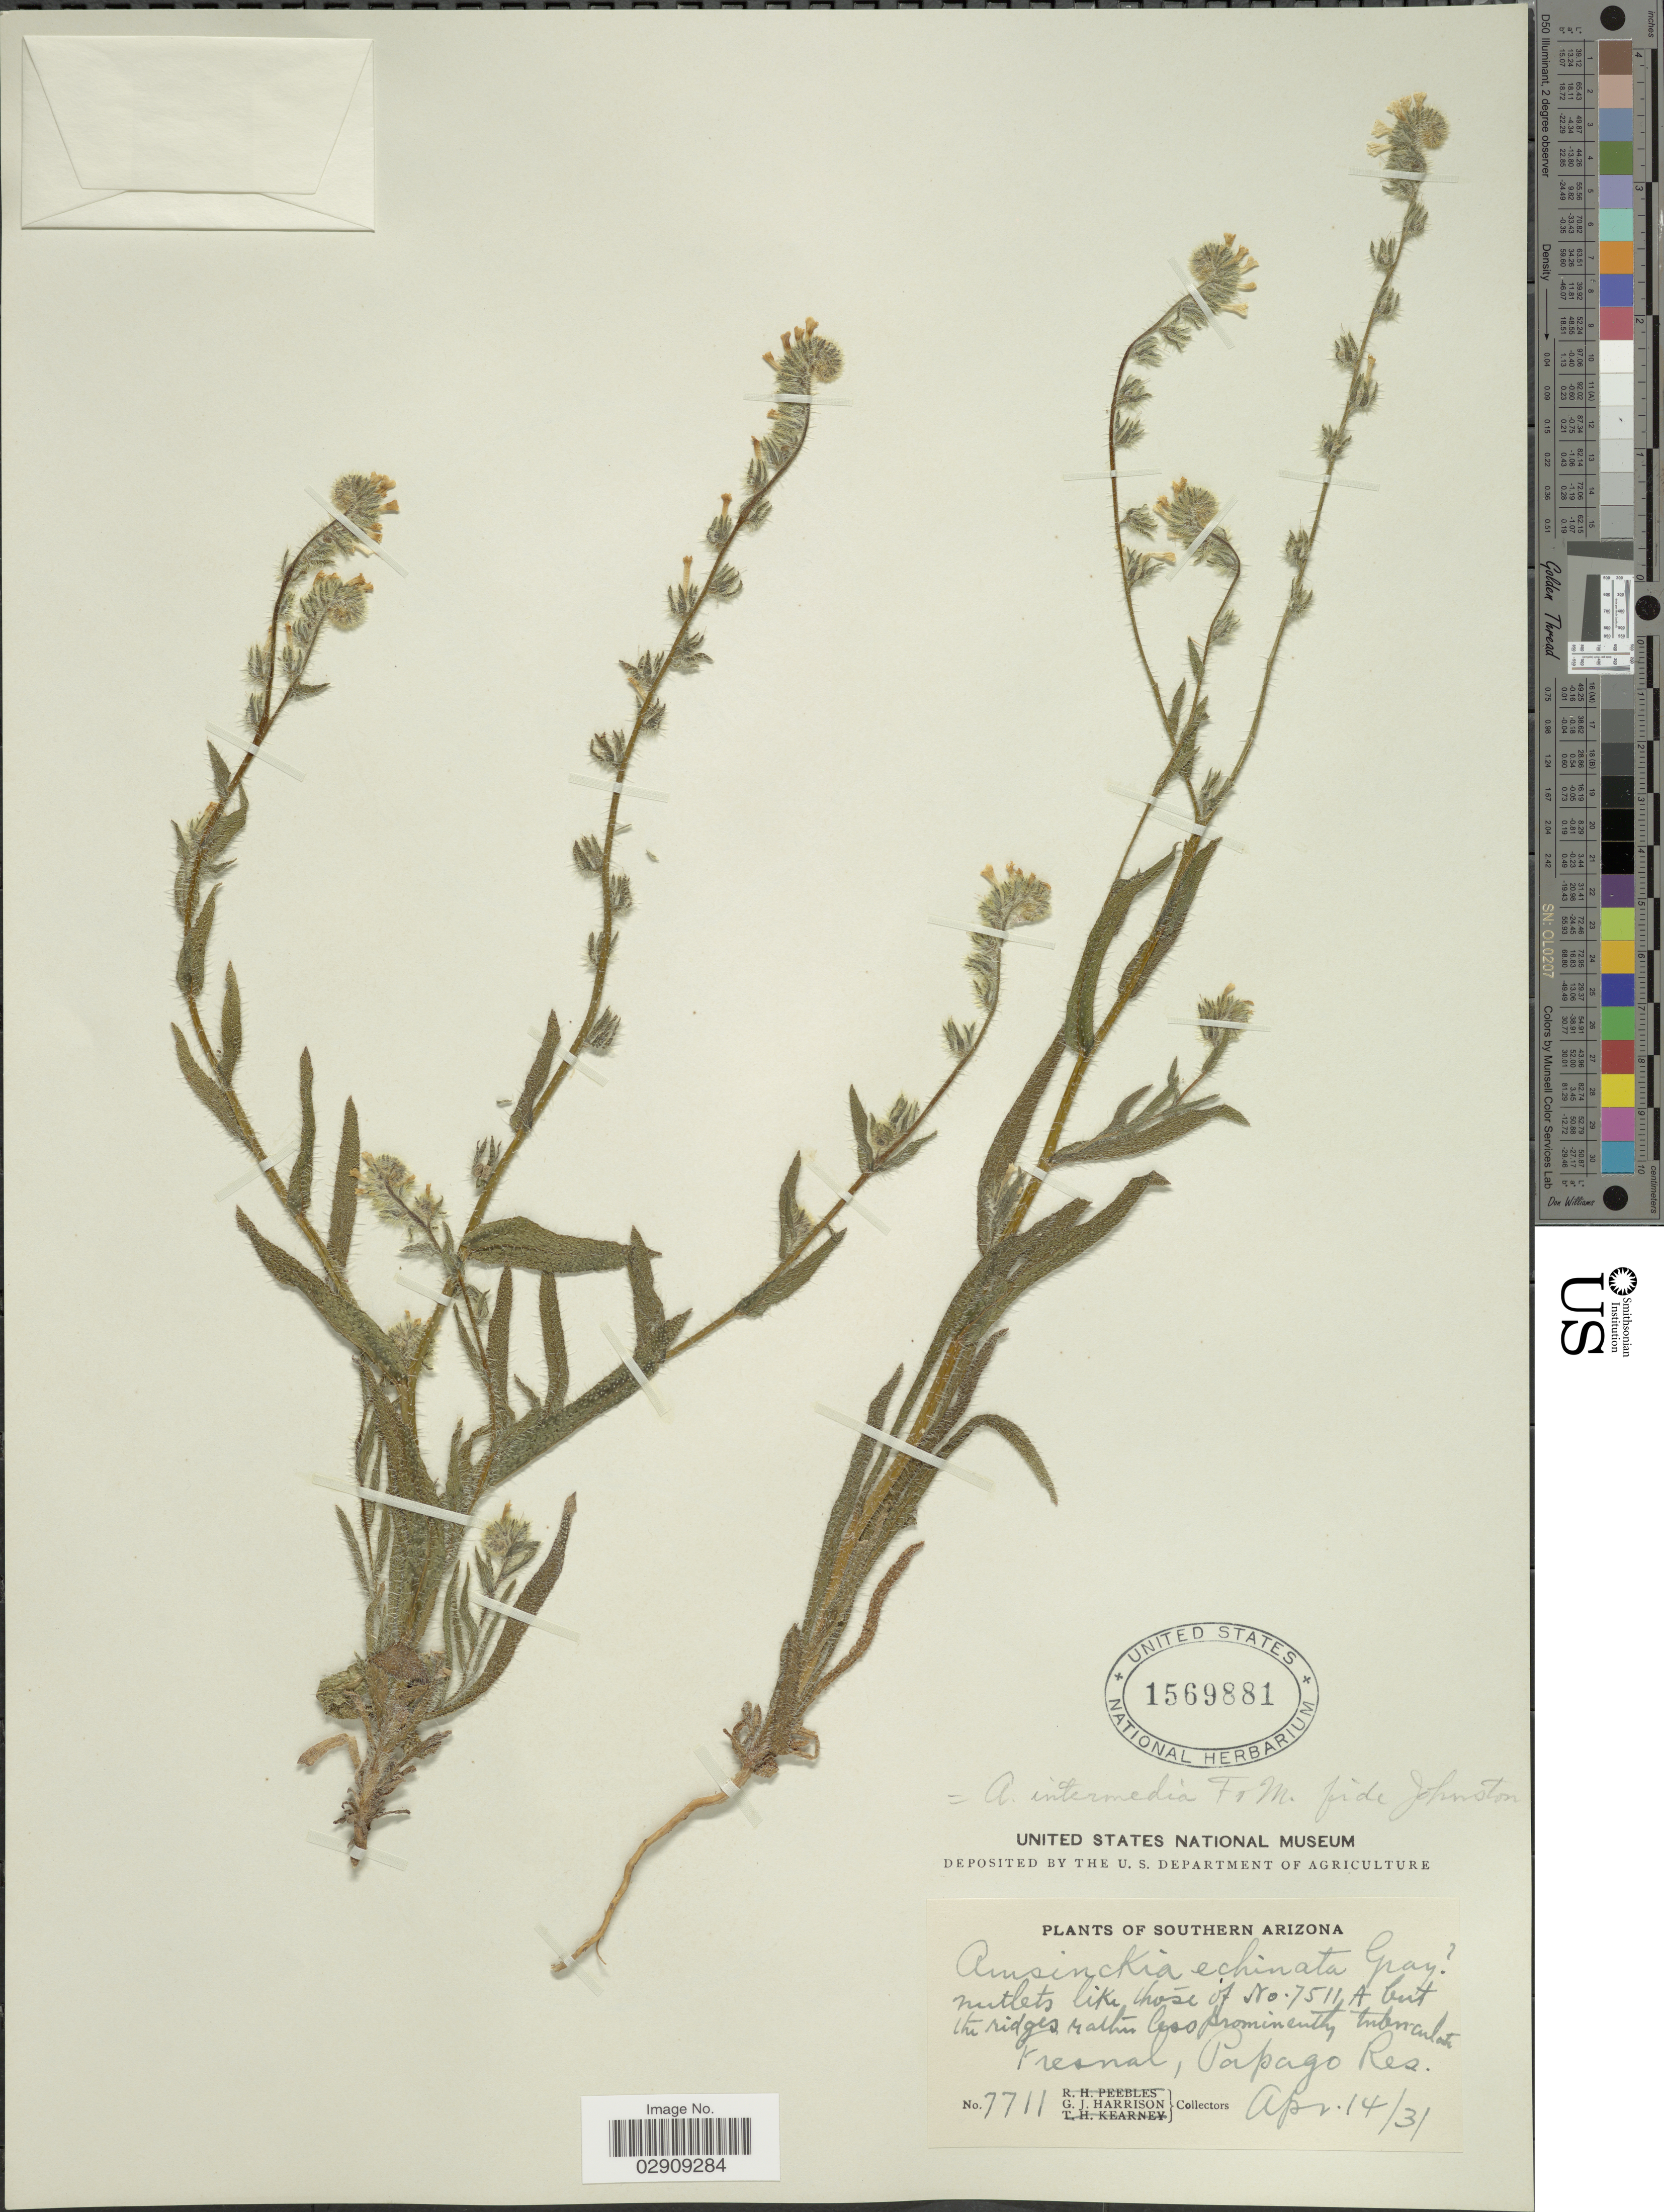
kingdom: Plantae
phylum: Tracheophyta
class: Magnoliopsida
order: Boraginales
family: Boraginaceae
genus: Amsinckia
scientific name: Amsinckia menziesii var. intermedia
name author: (Fisch. & C.A. Mey.) Ganders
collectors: G. J. Harrison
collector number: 7711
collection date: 1931-04-14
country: United States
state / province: Arizona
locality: Southern Arizona. Fresnal, Papago Res.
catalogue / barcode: US 1569881